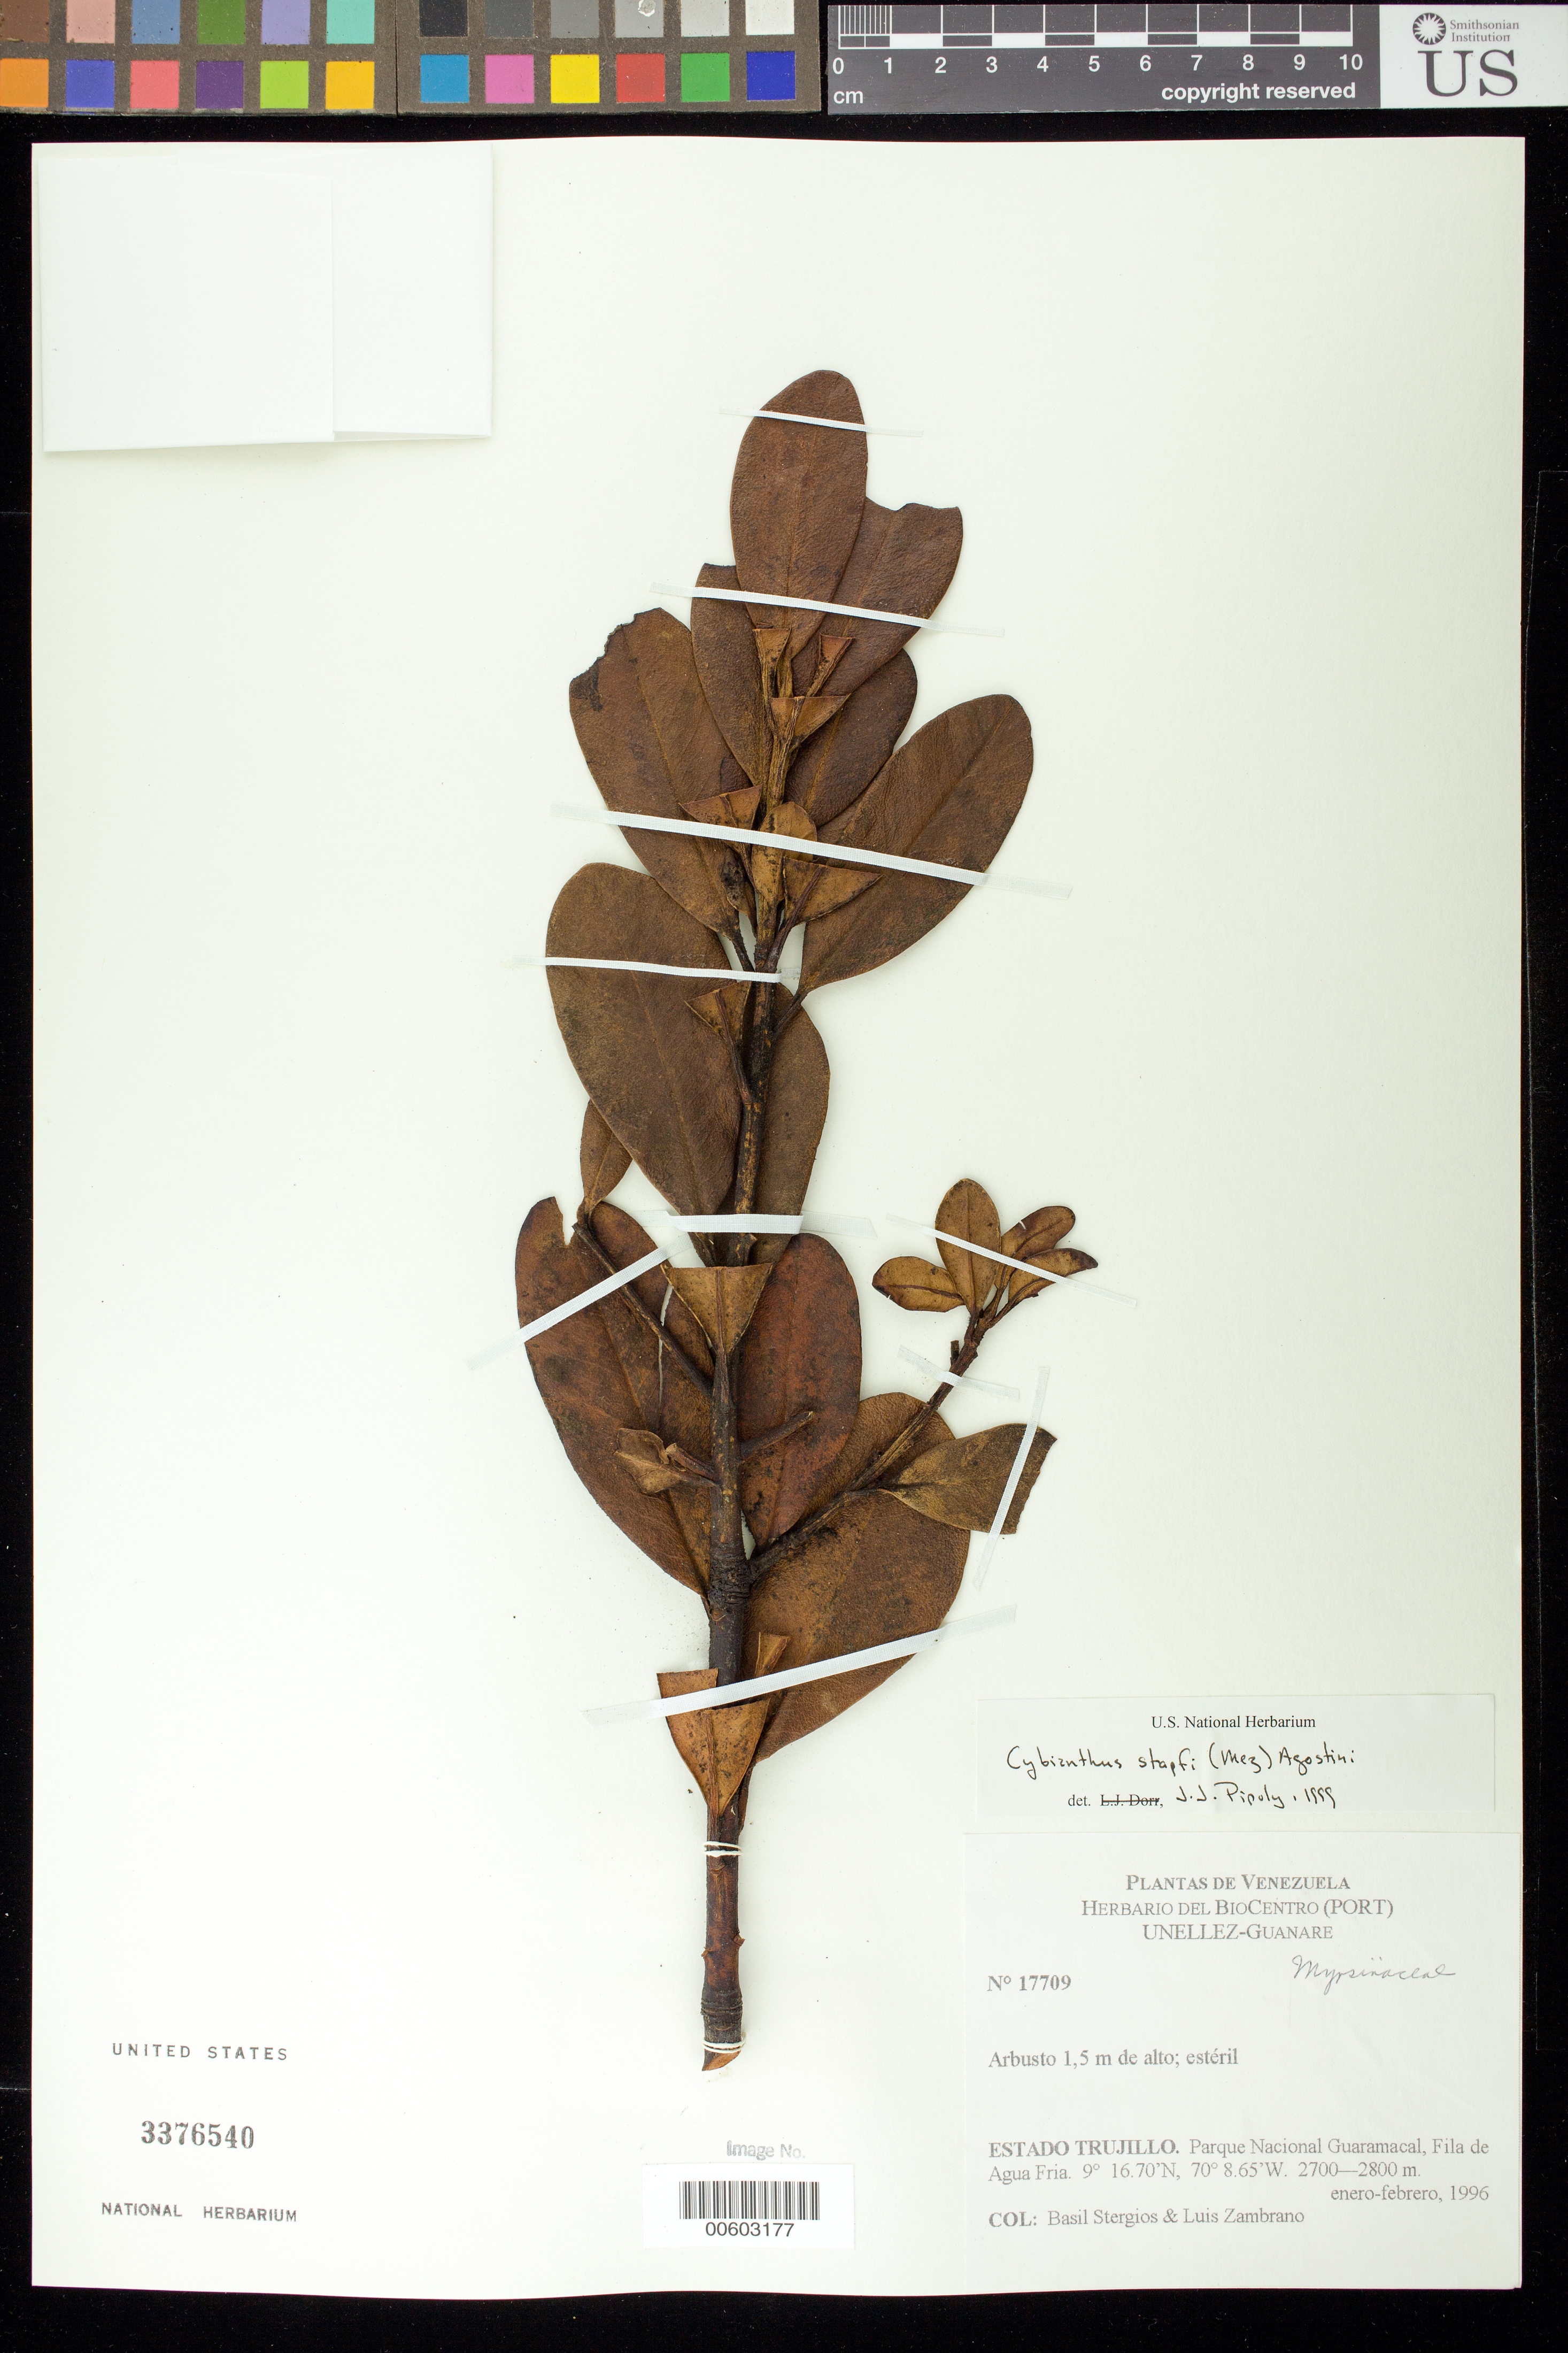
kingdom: Plantae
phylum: Tracheophyta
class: Magnoliopsida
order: Ericales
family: Primulaceae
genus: Cybianthus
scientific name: Cybianthus stapfii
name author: (Mez) G. Agostini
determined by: Pipoly, J. J., III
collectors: B. G. Stergios & L. Zambrano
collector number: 17709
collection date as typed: Jan 1996 to -- Feb 1996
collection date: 1996-01/1996-02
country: Venezuela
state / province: Trujillo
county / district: Boconó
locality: Parque Nacional Guaramacal, Fila de Agua Fria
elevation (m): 2700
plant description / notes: PORT, US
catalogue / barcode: US 3376540